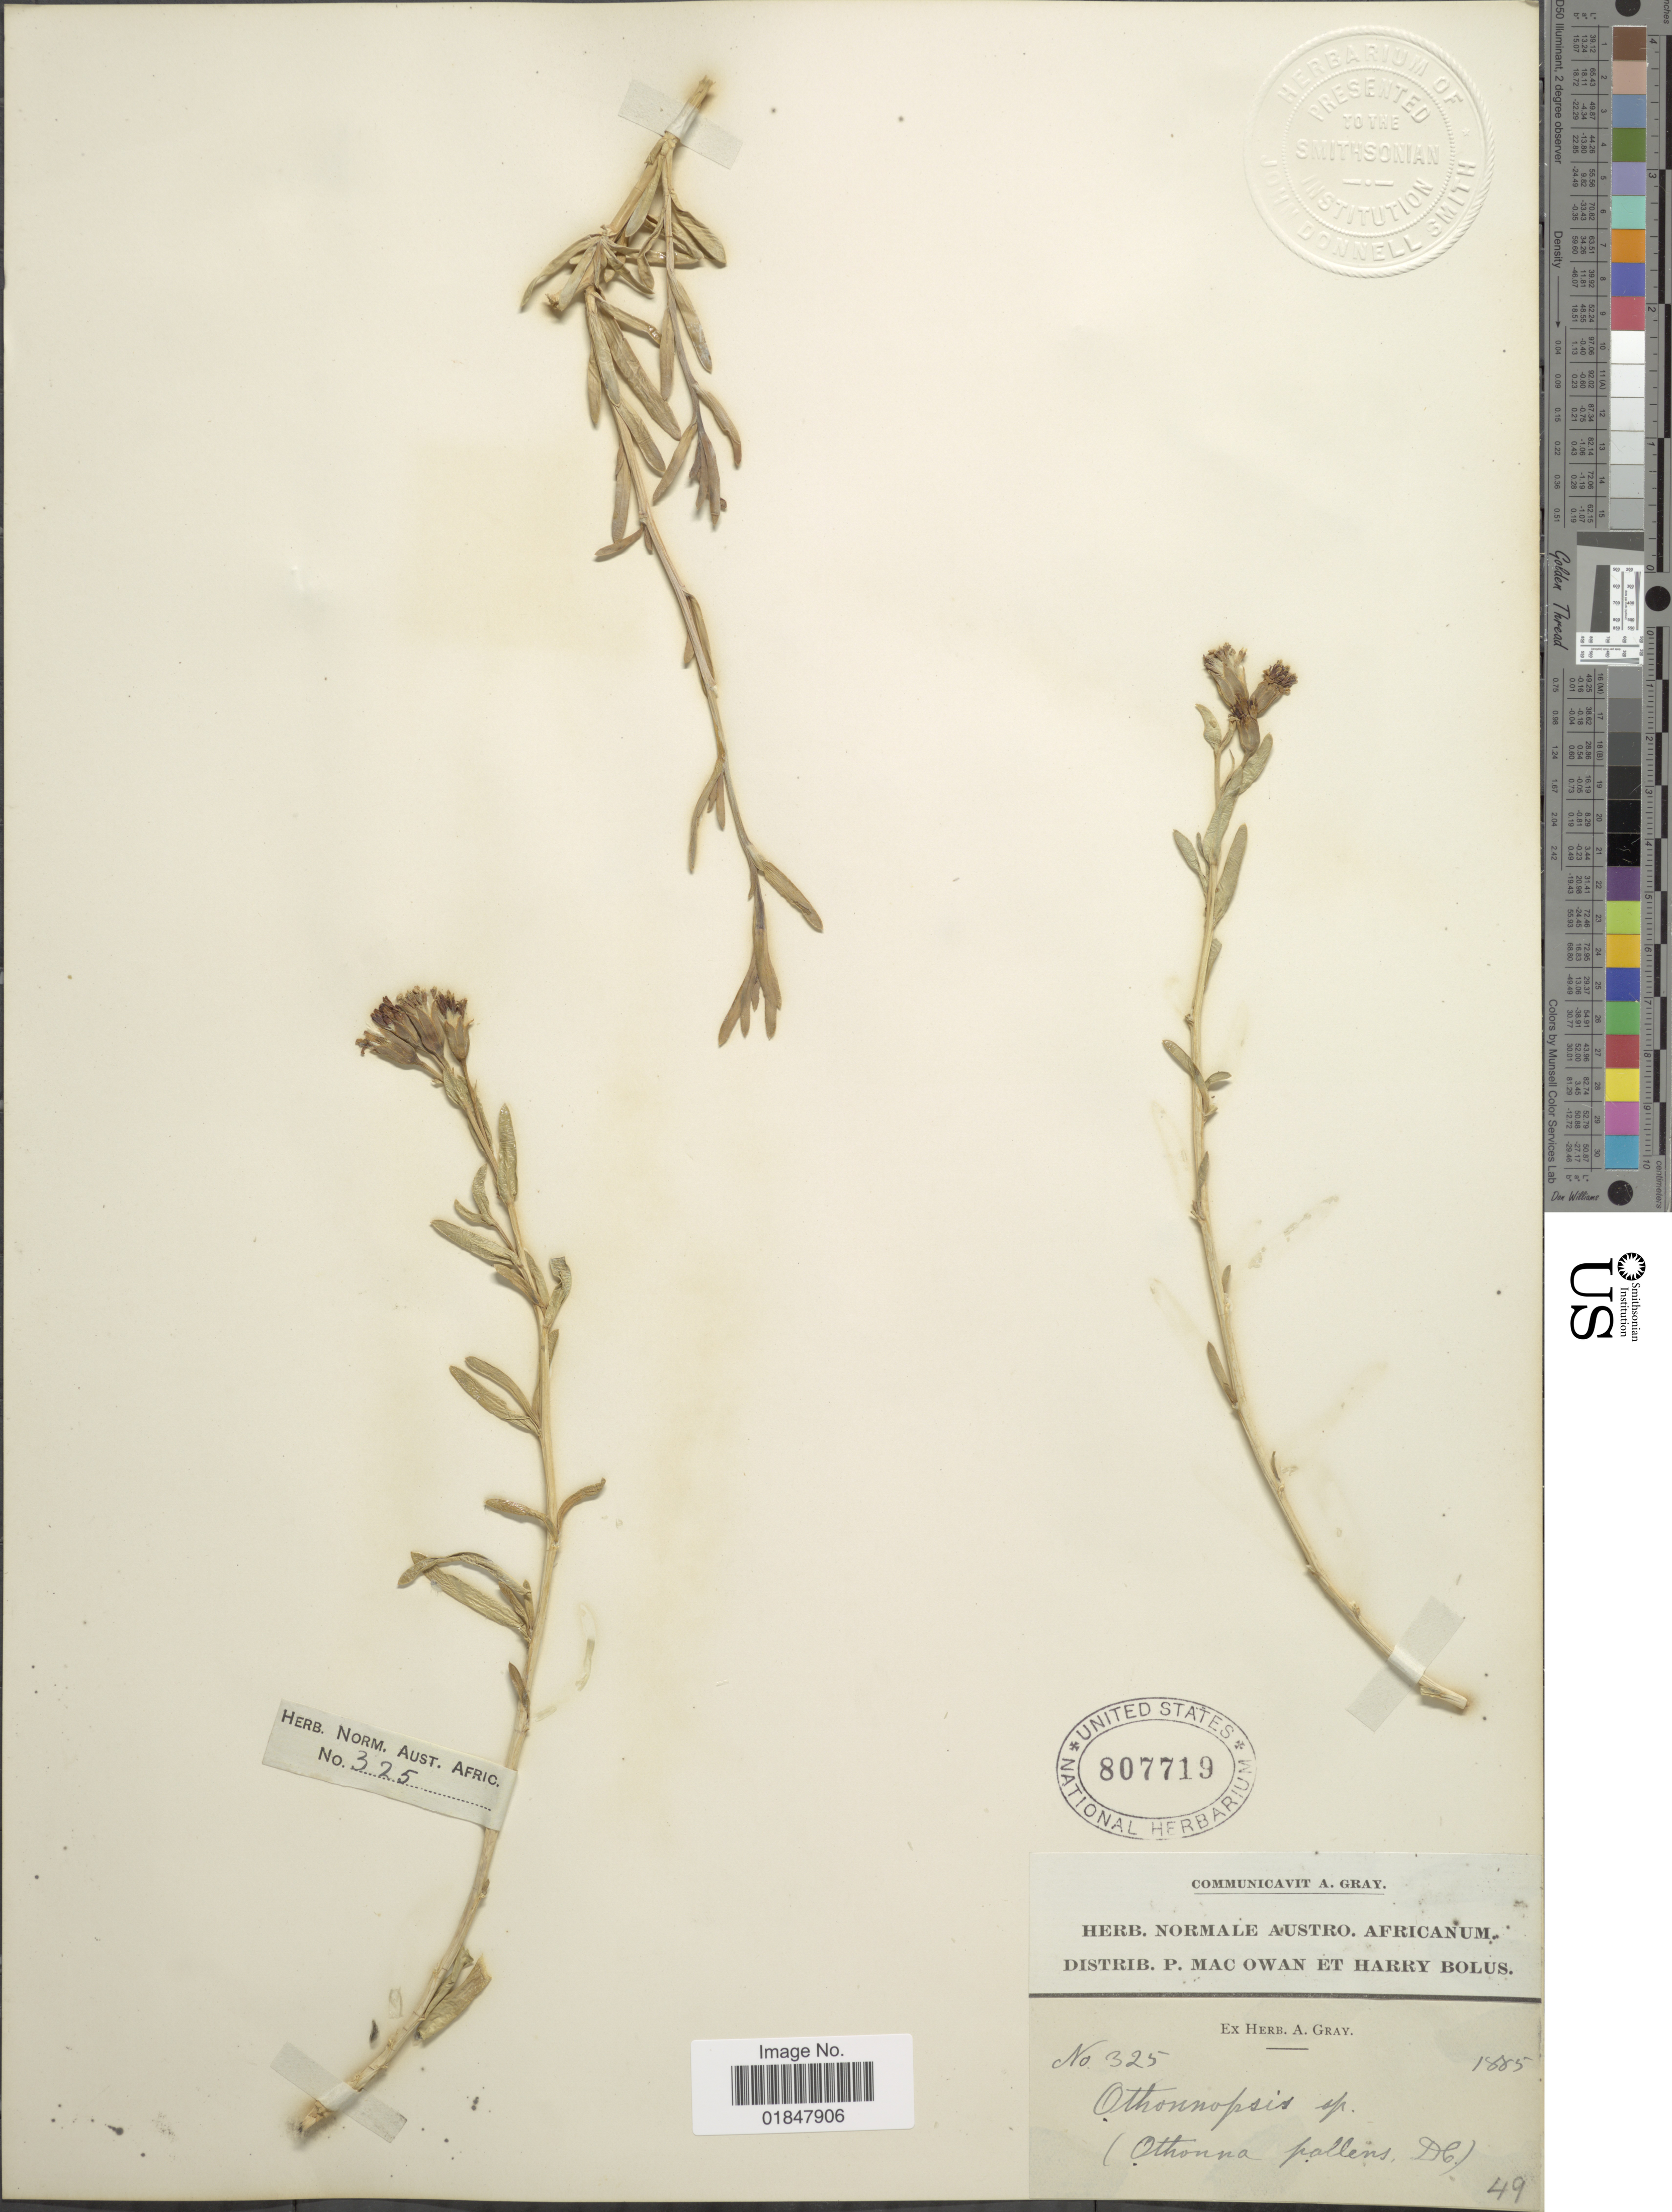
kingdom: Plantae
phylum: Tracheophyta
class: Magnoliopsida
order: Asterales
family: Asteraceae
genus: Hertia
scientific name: Hertia pallens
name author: (DC.) Kuntze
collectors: ex Herb. A. Gray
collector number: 325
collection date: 1885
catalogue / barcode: US 807719